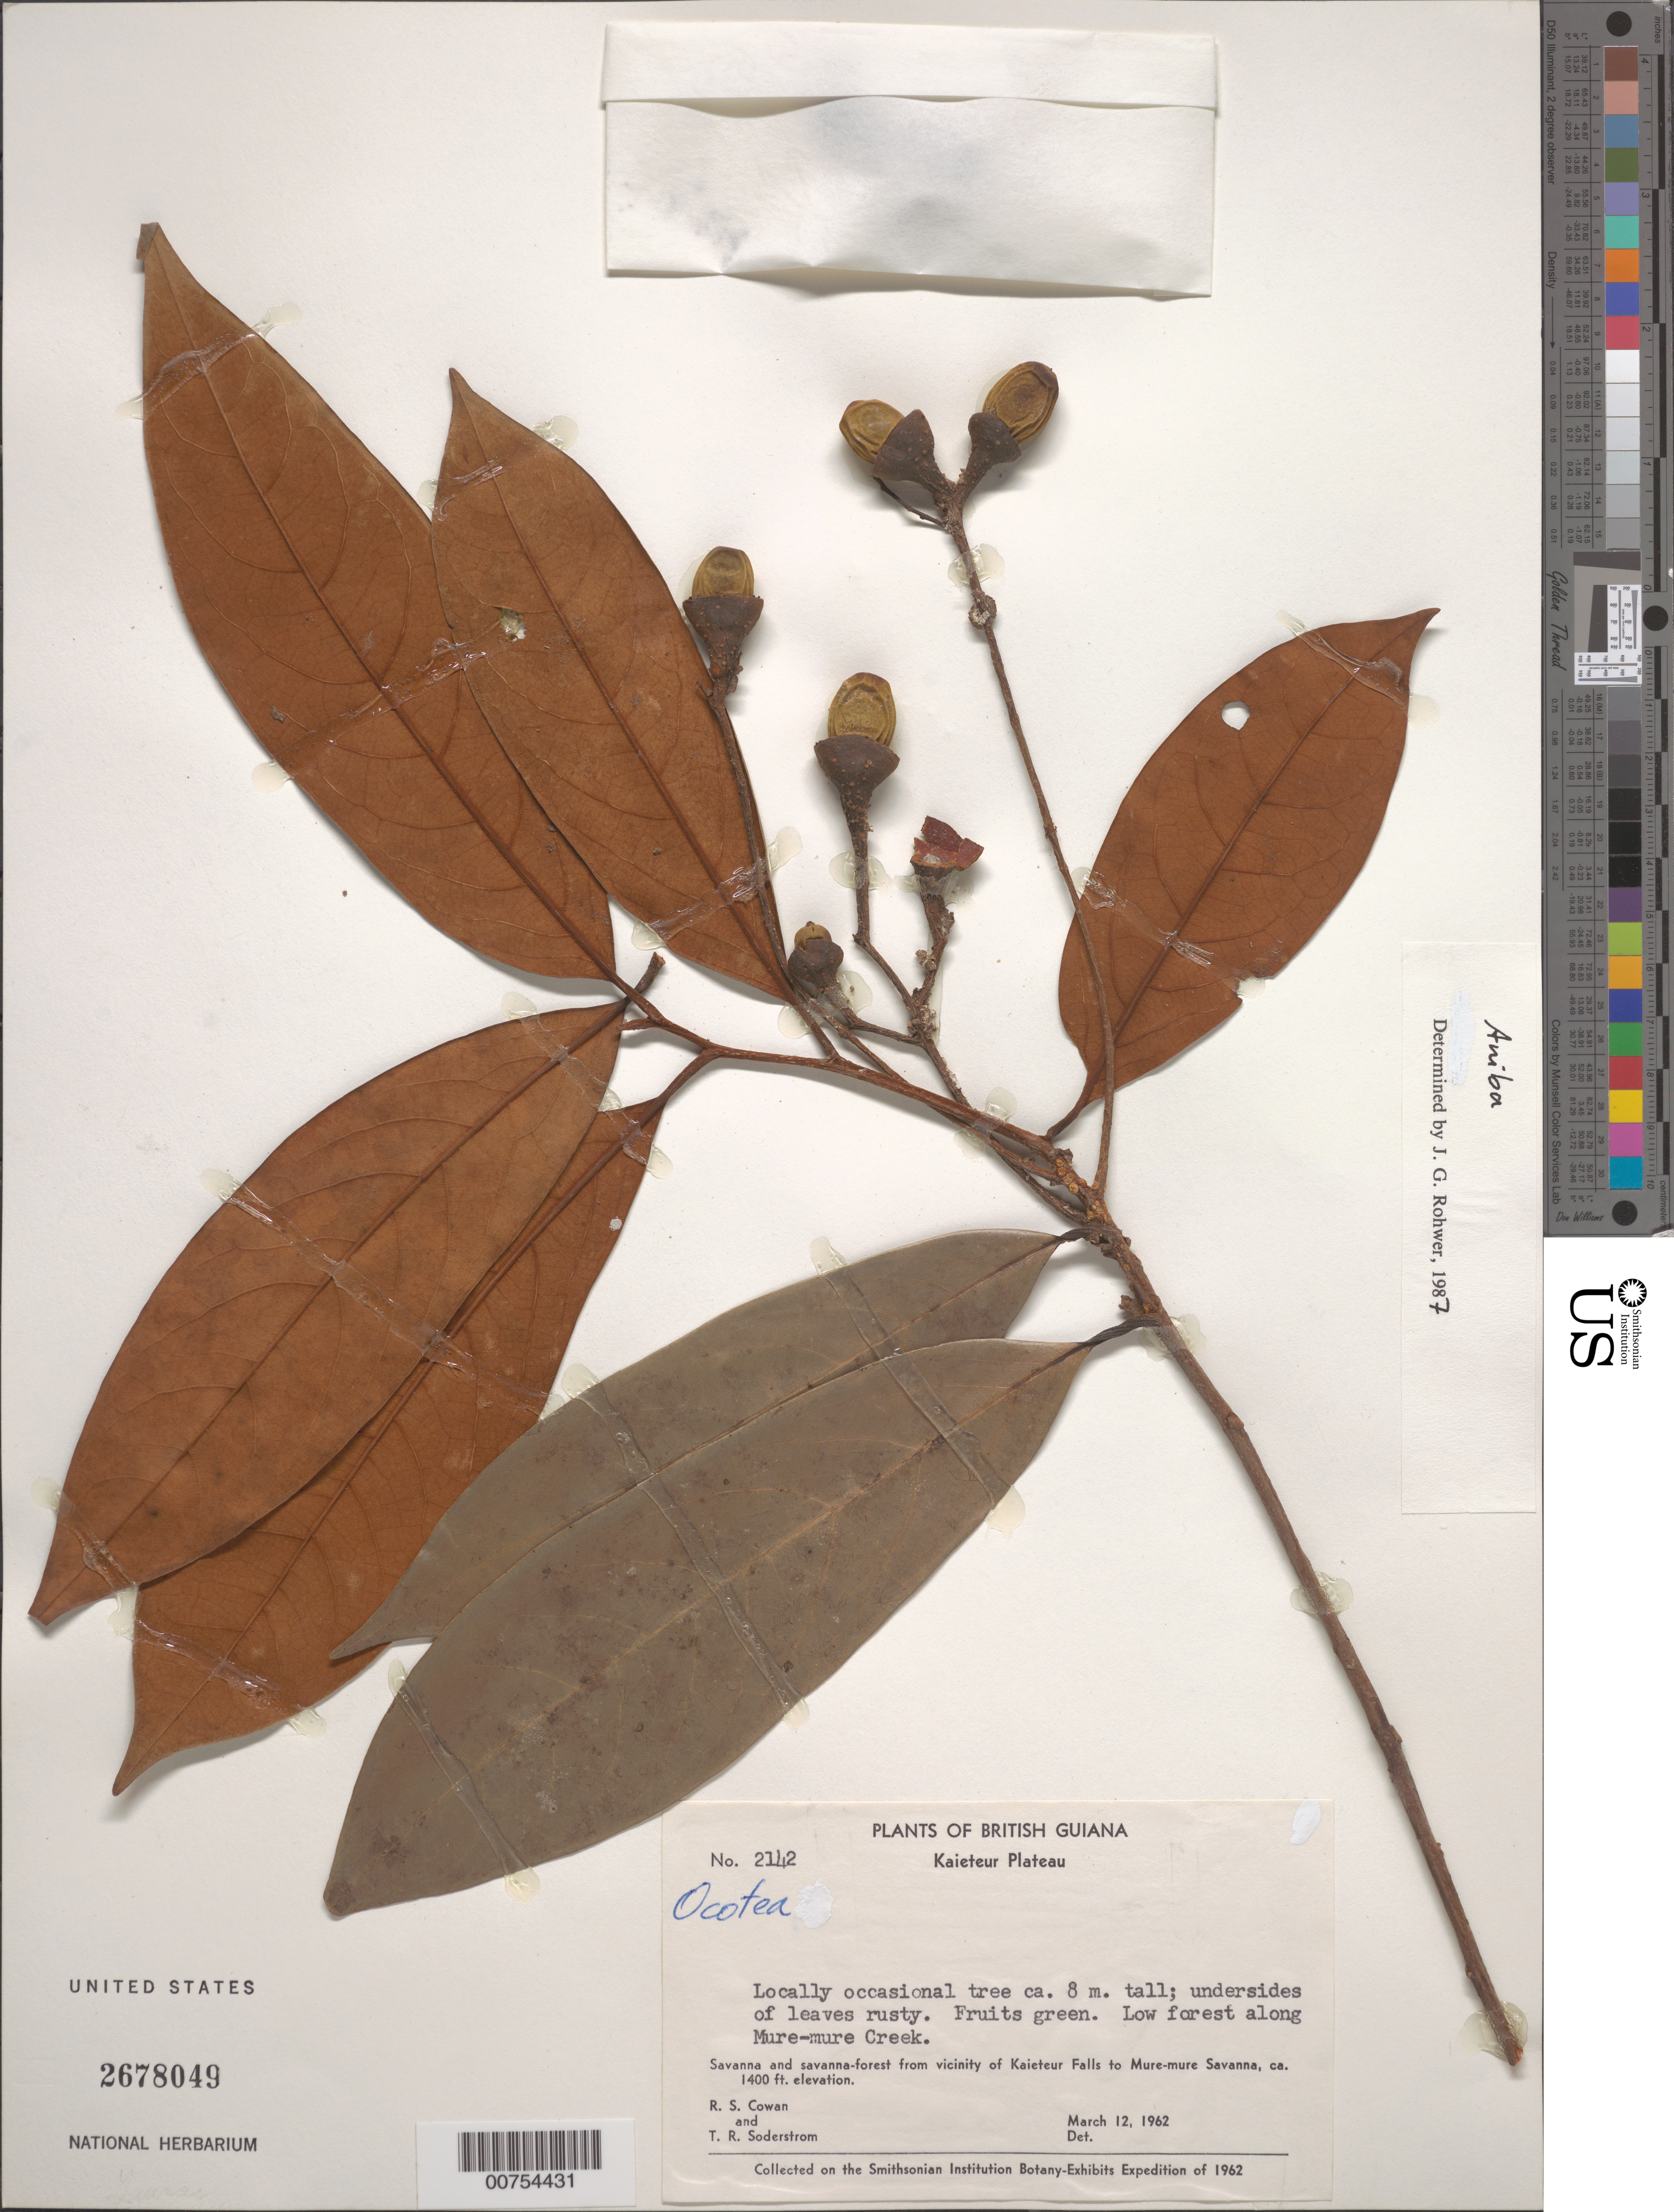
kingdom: Plantae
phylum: Tracheophyta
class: Magnoliopsida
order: Laurales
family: Lauraceae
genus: Aniba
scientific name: Aniba sp.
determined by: Rohwer, J. G.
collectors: R. S. Cowan & T. R. Soderstrom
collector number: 2142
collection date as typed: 12-Mar-62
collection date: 1962-03-12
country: Guyana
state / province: Potaro-Siparuni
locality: Kaieteur Plateau, Kaieteur Falls to Mure-Mure Savanna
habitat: Low forest along creek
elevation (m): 427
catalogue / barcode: US 2678049